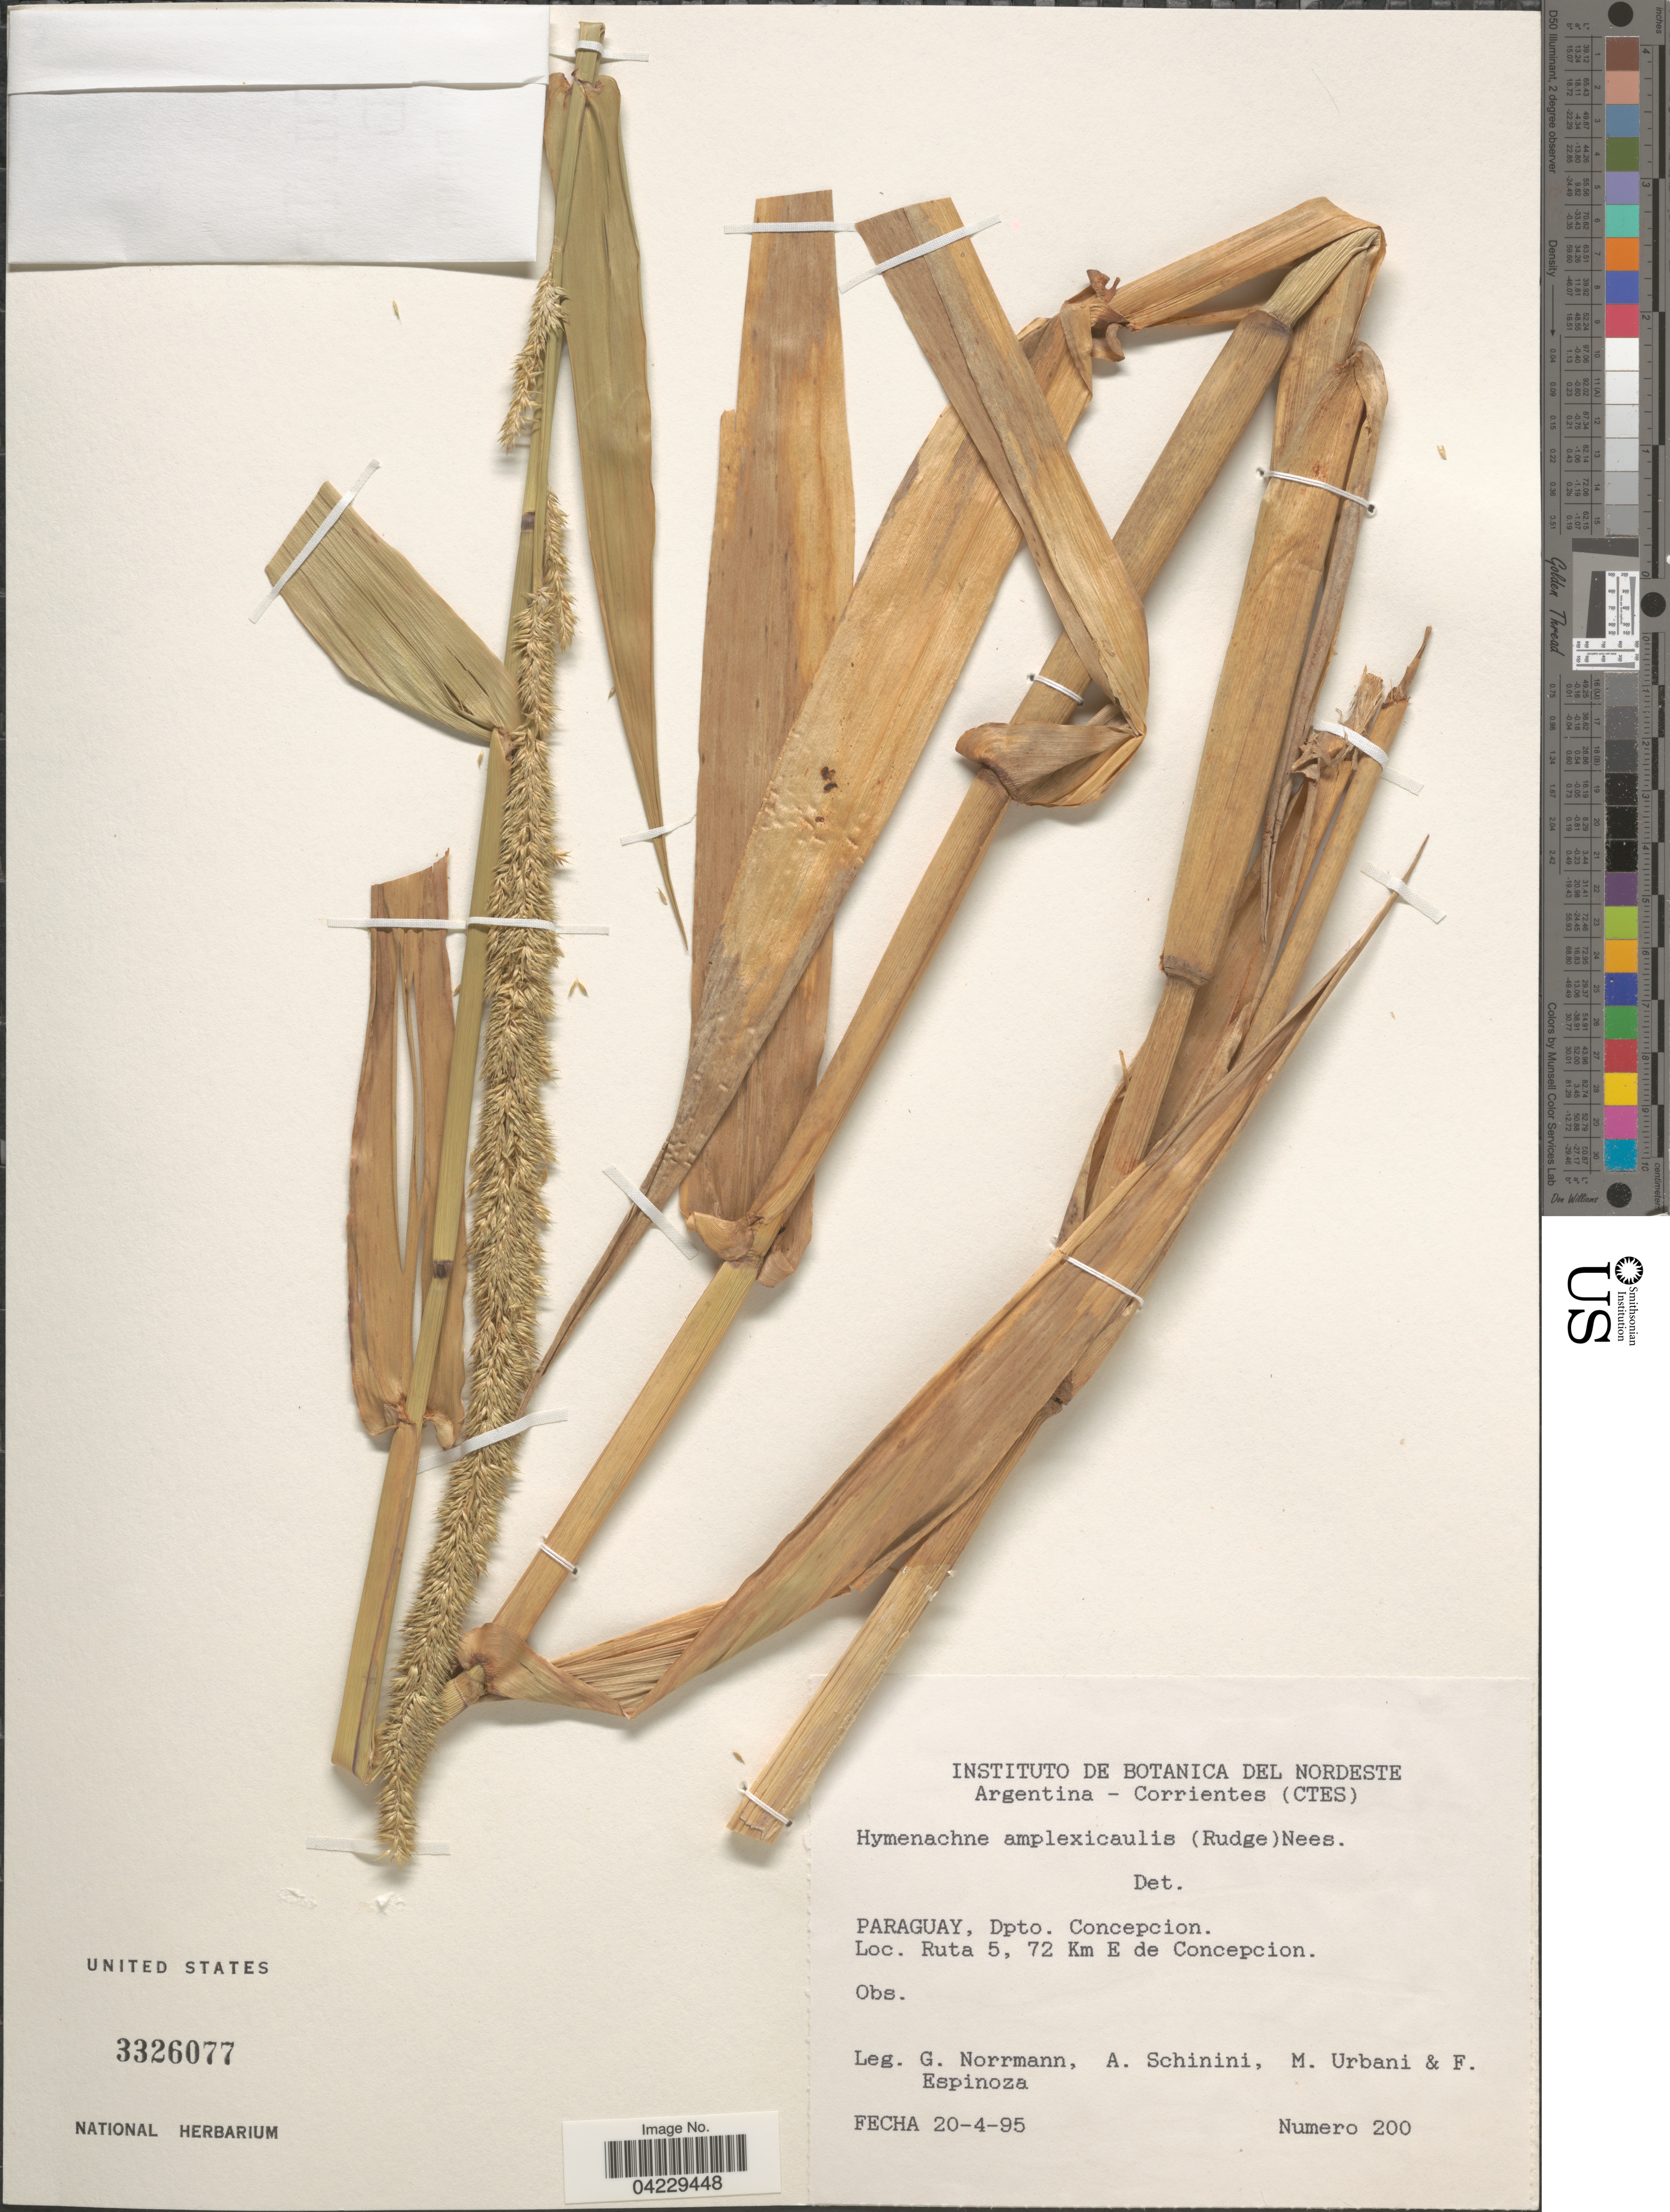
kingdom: Plantae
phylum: Tracheophyta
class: Liliopsida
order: Poales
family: Poaceae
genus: Hymenachne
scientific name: Hymenachne amplexicaulis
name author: (Rudge) Nees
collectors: G. Norrmann, A. Schinini, M. Urbani & F. Espinoza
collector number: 200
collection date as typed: Transcribed d/m/y: 20/4/95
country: Paraguay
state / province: Concepcion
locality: Dpto. Concepcion. Ruta 5, 72 Km E de Concepcion.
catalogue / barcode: US 3326077